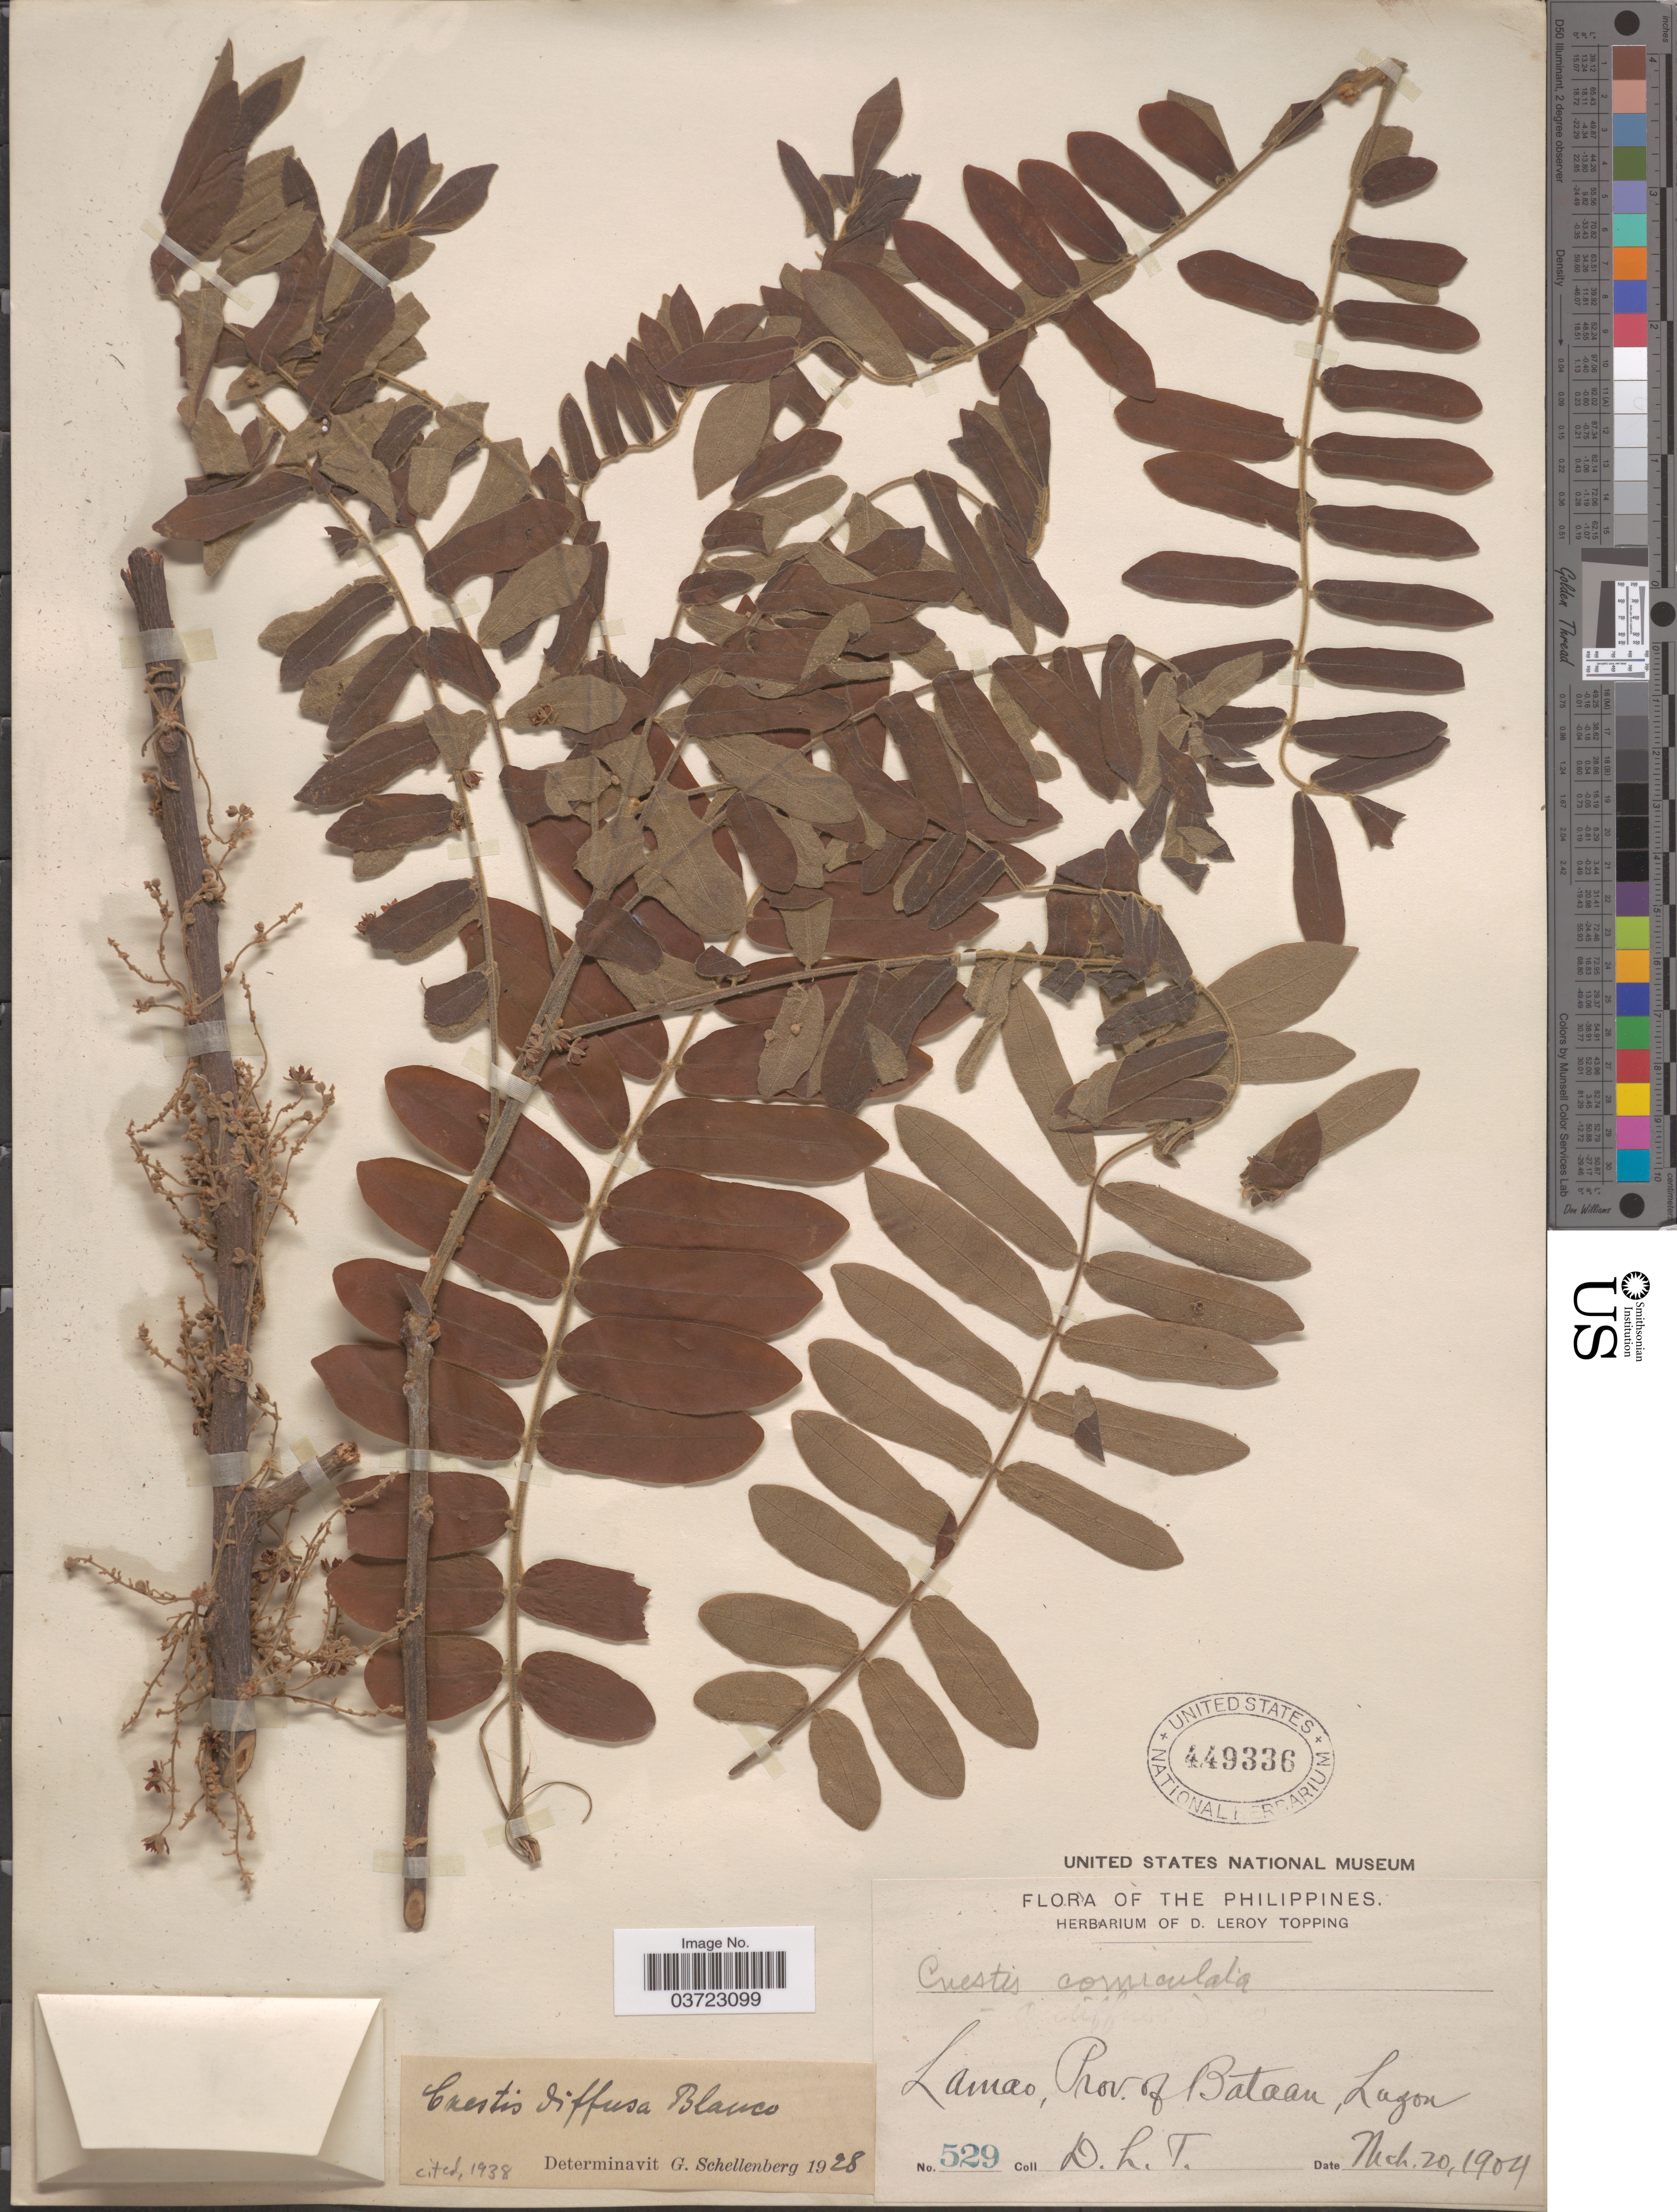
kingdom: Plantae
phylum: Tracheophyta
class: Magnoliopsida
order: Oxalidales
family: Connaraceae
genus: Cnestis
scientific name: Cnestis palala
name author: (Lour.) Merr.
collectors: D. L. Topping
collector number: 529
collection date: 1904-03-20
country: Philippines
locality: Lamao, Prov. of Bataan, Luzon.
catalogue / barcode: US 449336